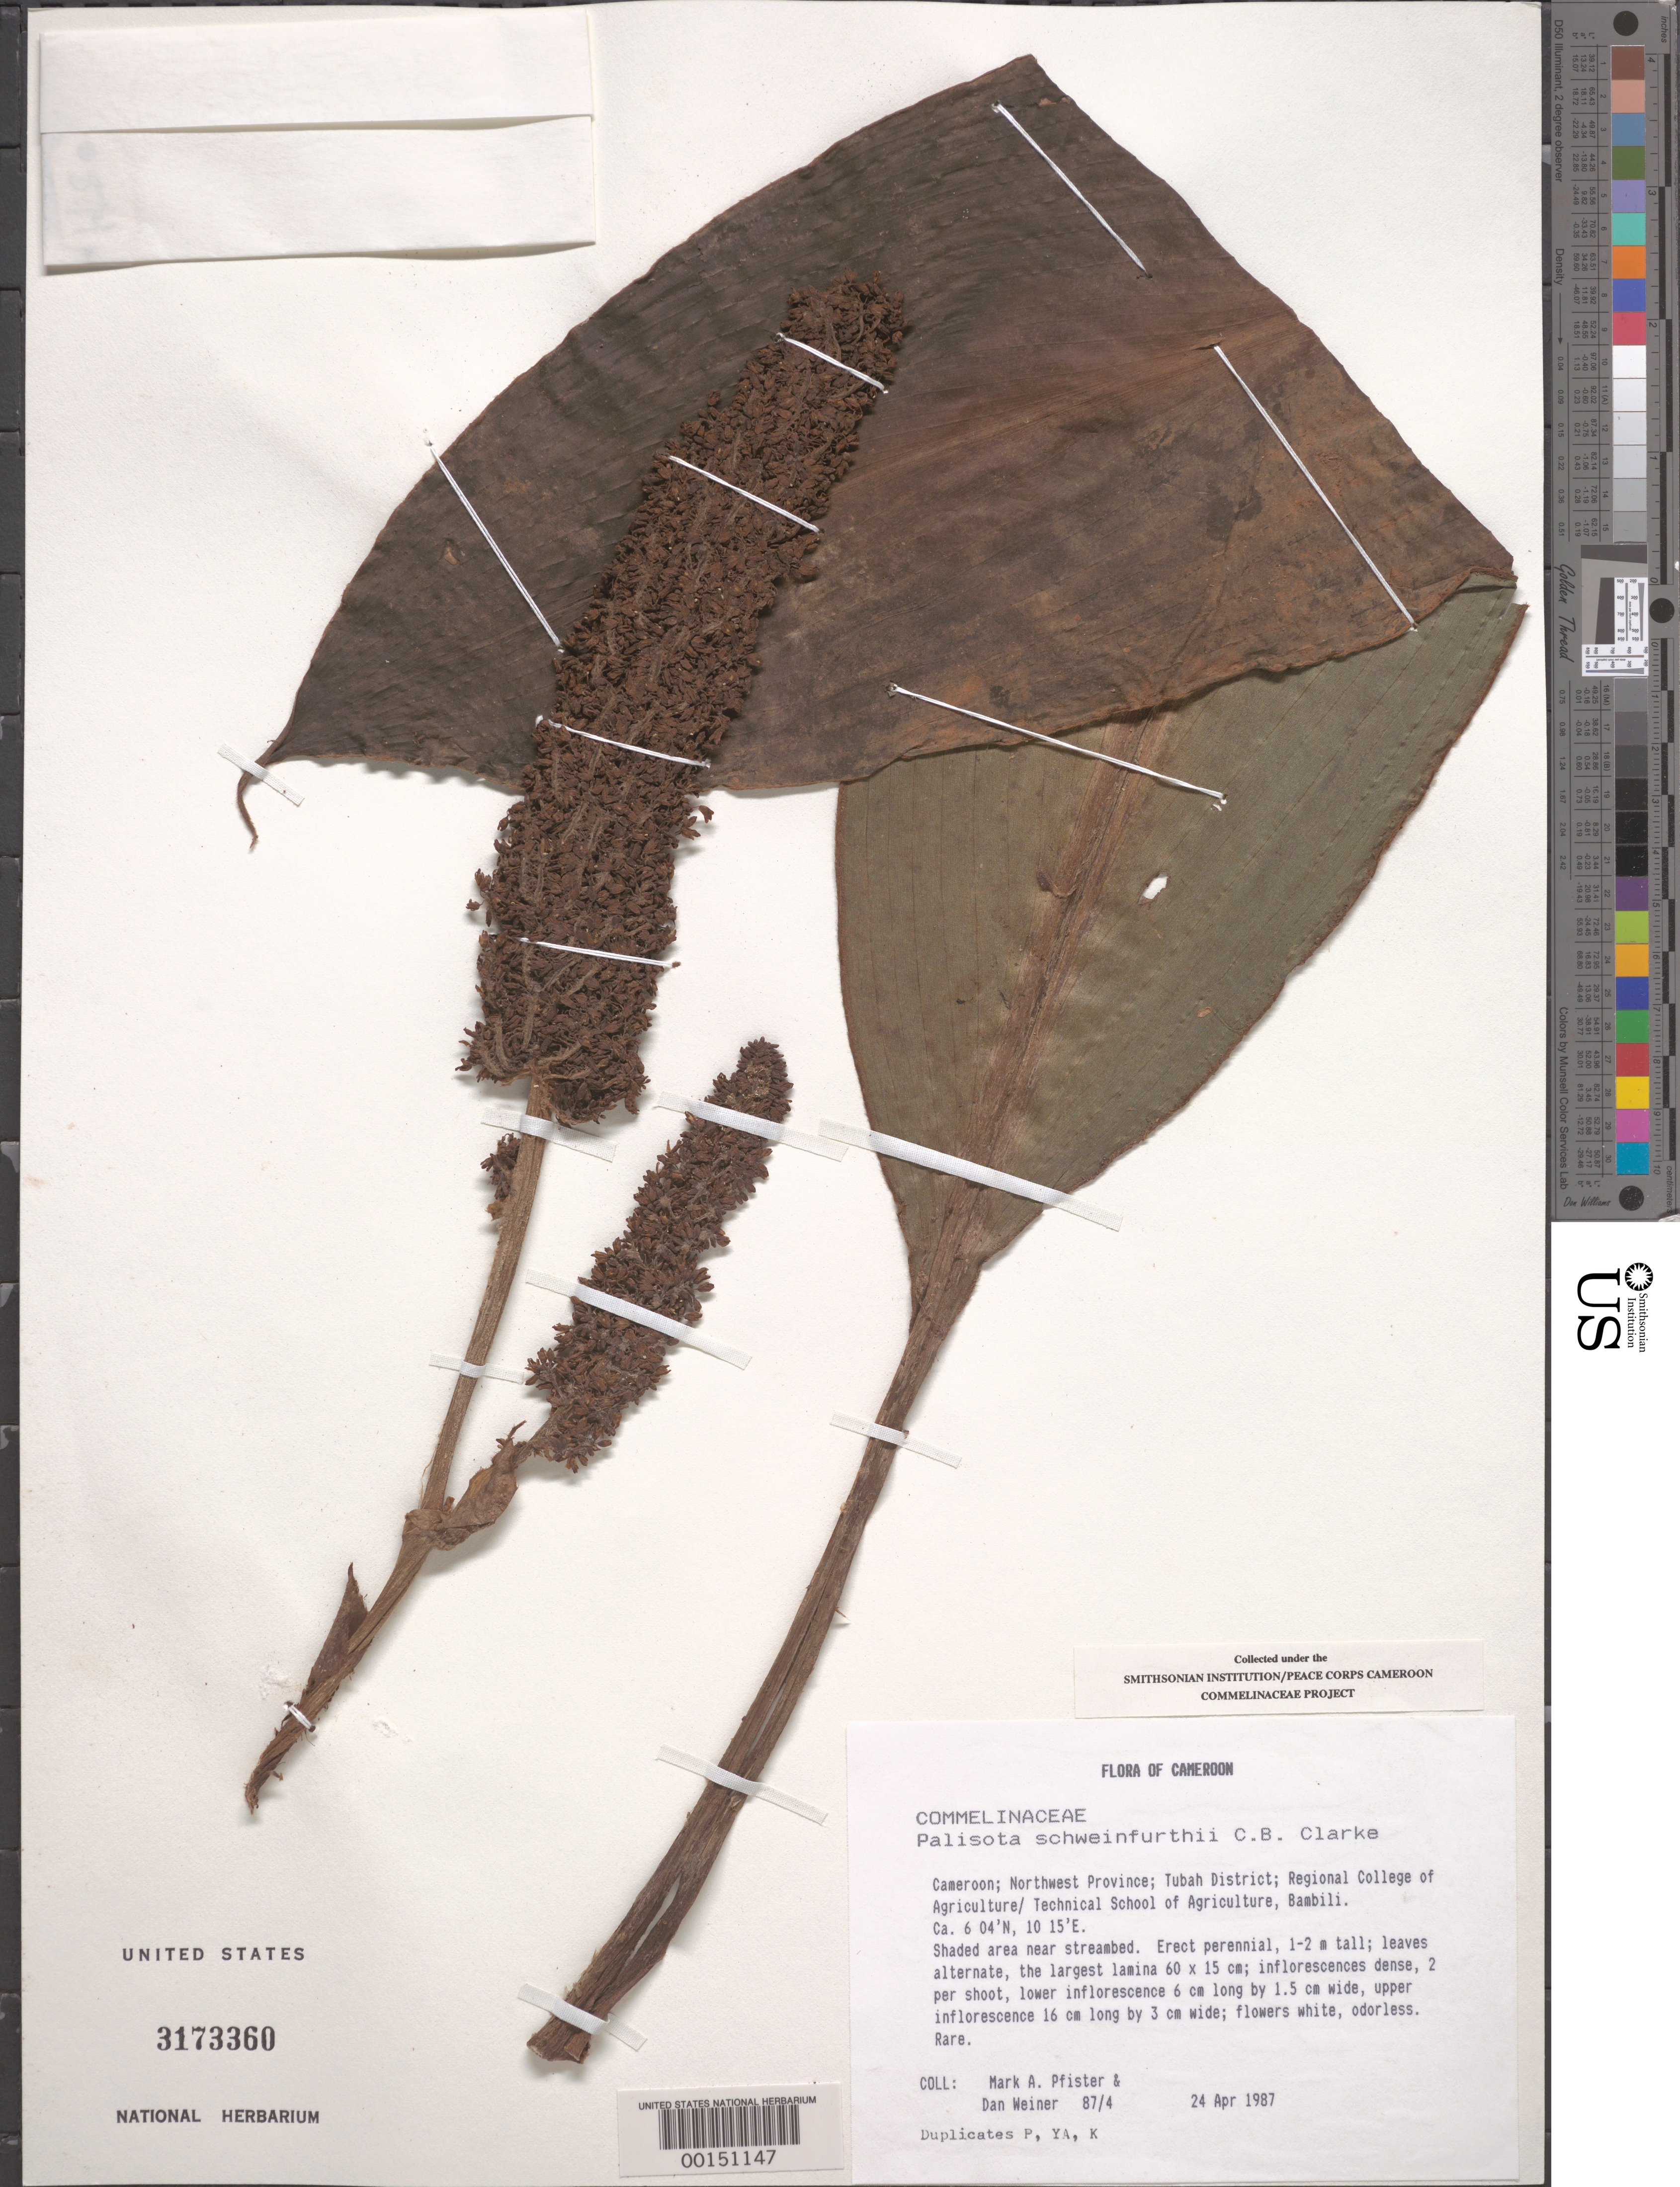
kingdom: Plantae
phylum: Tracheophyta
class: Liliopsida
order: Commelinales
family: Commelinaceae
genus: Palisota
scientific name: Palisota schweinfurthii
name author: C.B. Clarke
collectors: M. Pfister & D. Weiner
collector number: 87/4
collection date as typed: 24 Apr 1987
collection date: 1987-04-24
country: Cameroon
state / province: Nord-ouest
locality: Tubah dist. (?), regional college of agriculture/technical school of agriculture, bambili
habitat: Near streambed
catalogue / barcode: US 3173360